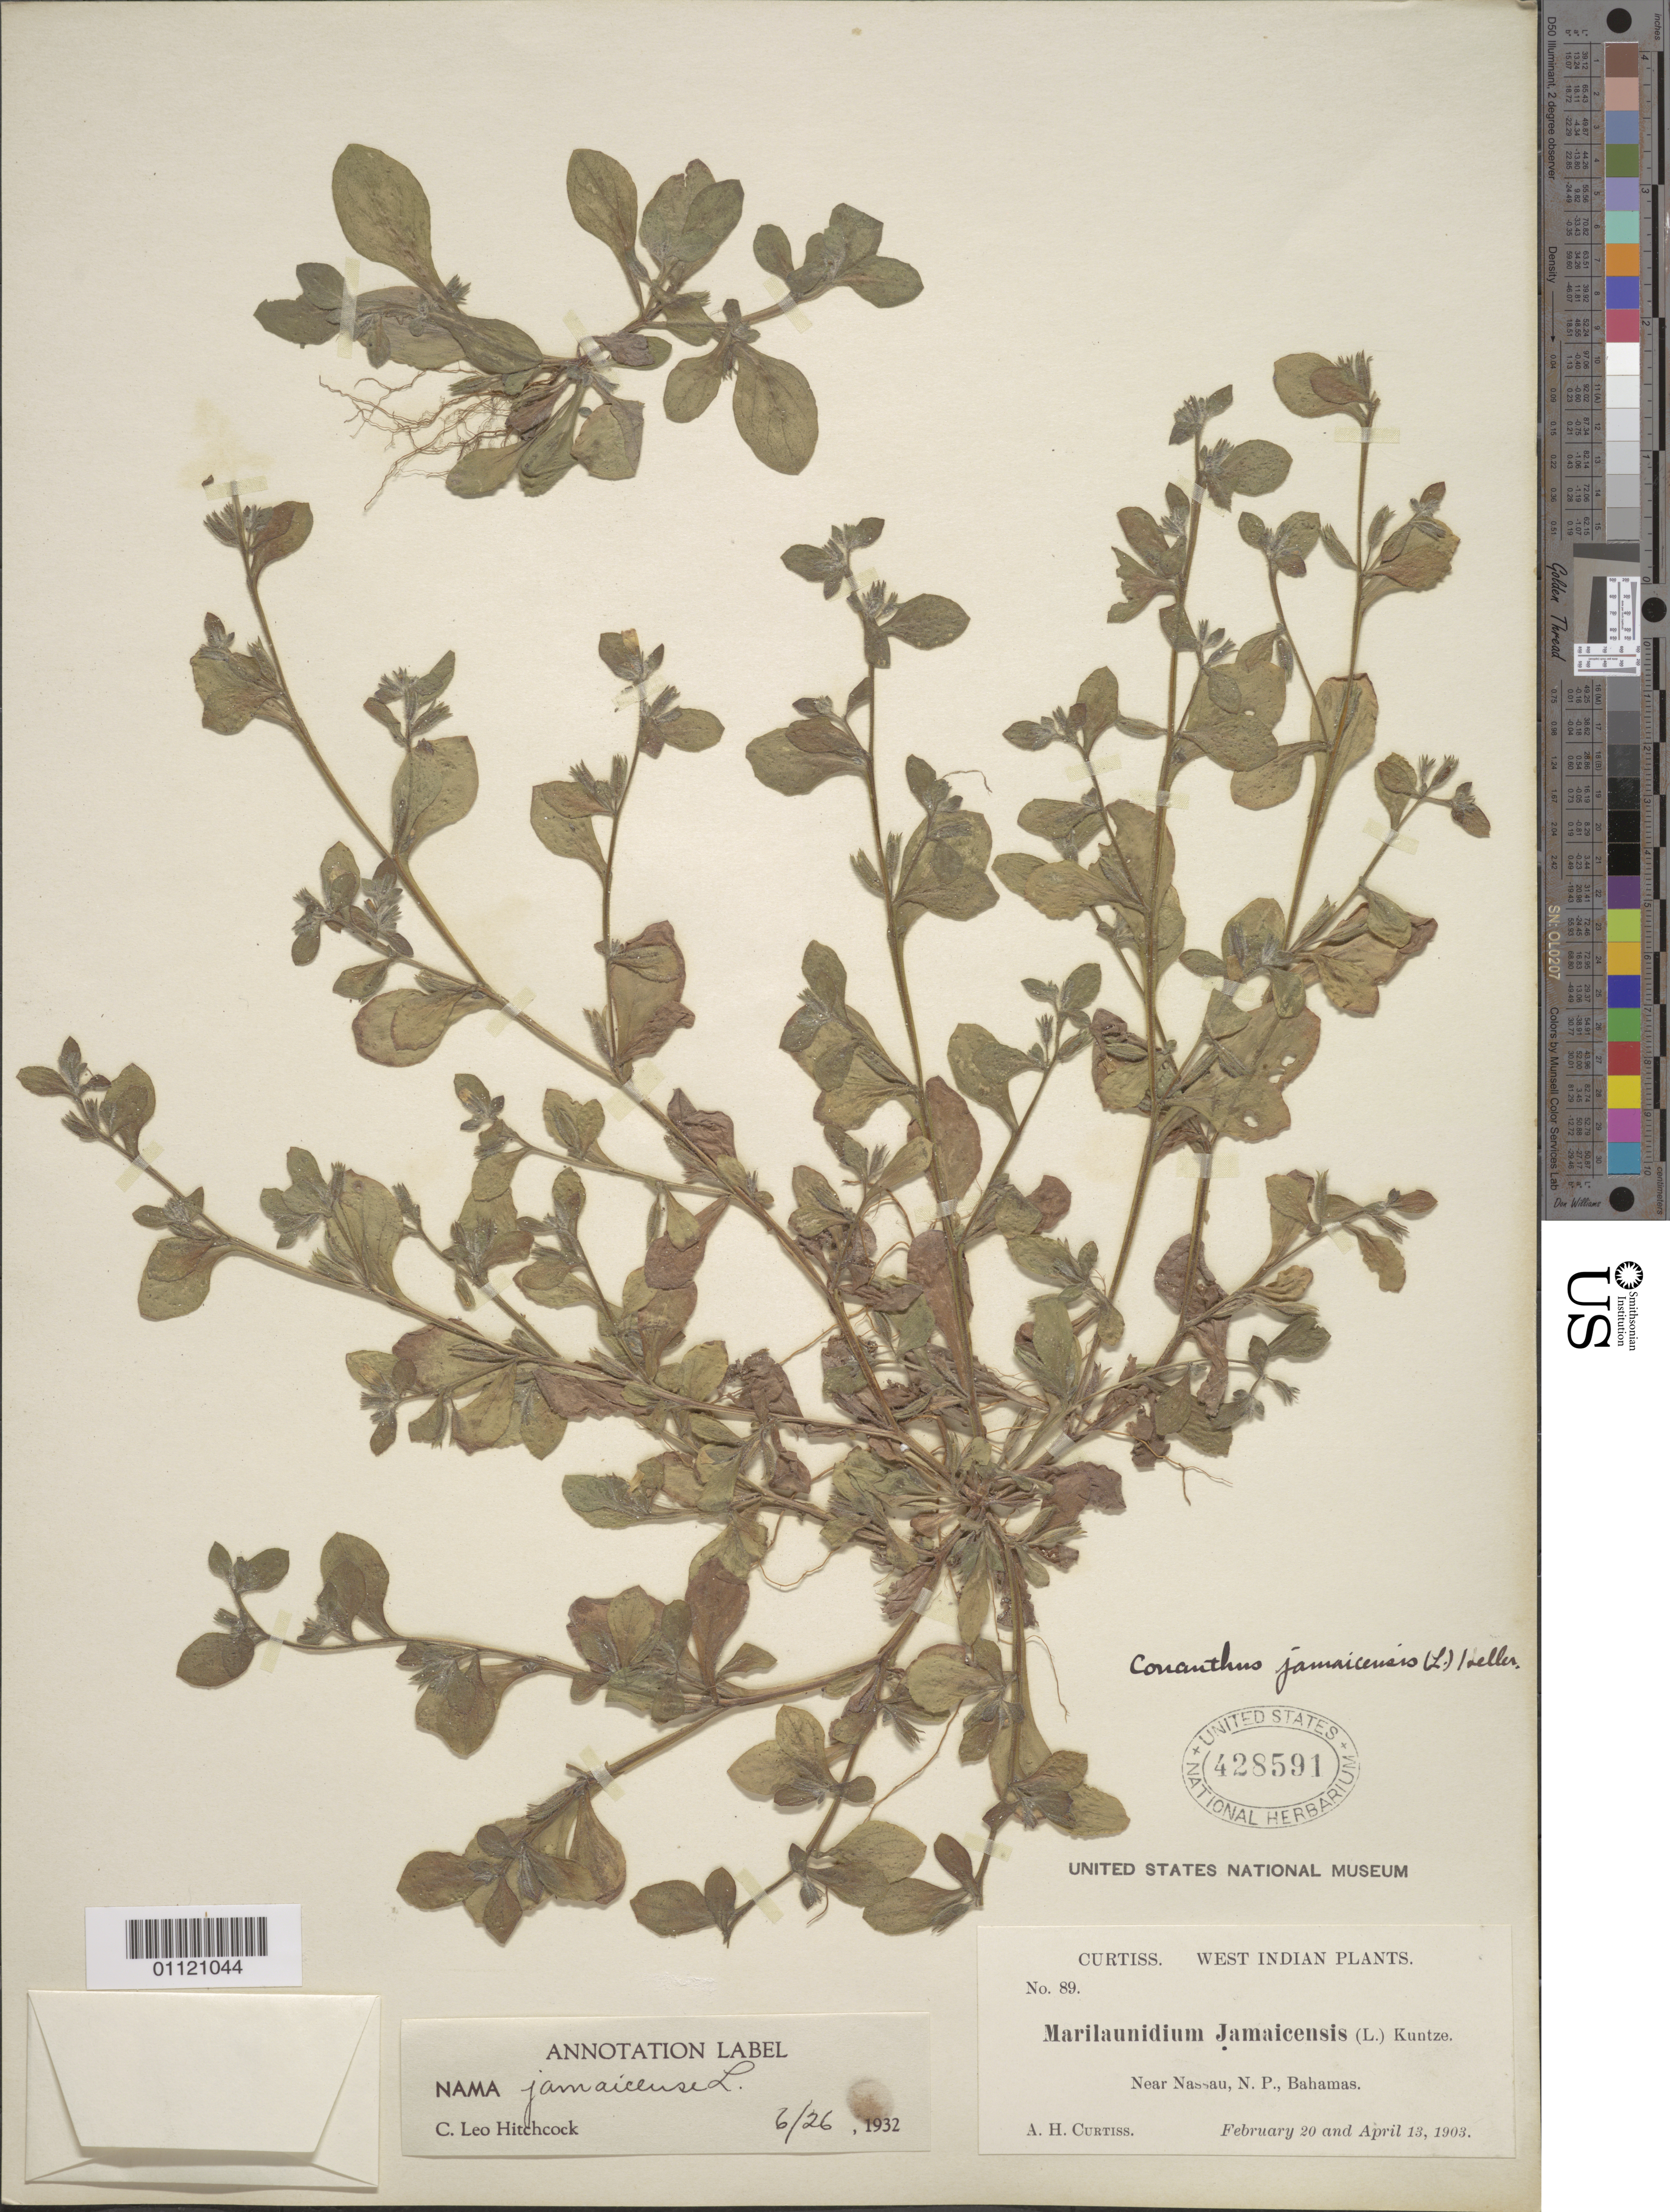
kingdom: Plantae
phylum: Tracheophyta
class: Magnoliopsida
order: Boraginales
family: Namaceae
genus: Nama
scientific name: Nama jamaicensis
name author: L.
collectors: A. H. Curtiss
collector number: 89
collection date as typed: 20 Feb 1903 or 13 Apr 1903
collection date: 1903-02-20 or 1903-04-13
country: Bahamas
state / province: New Providence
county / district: Nassau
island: New Providence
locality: Near Nassau, N.P.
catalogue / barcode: US 428591